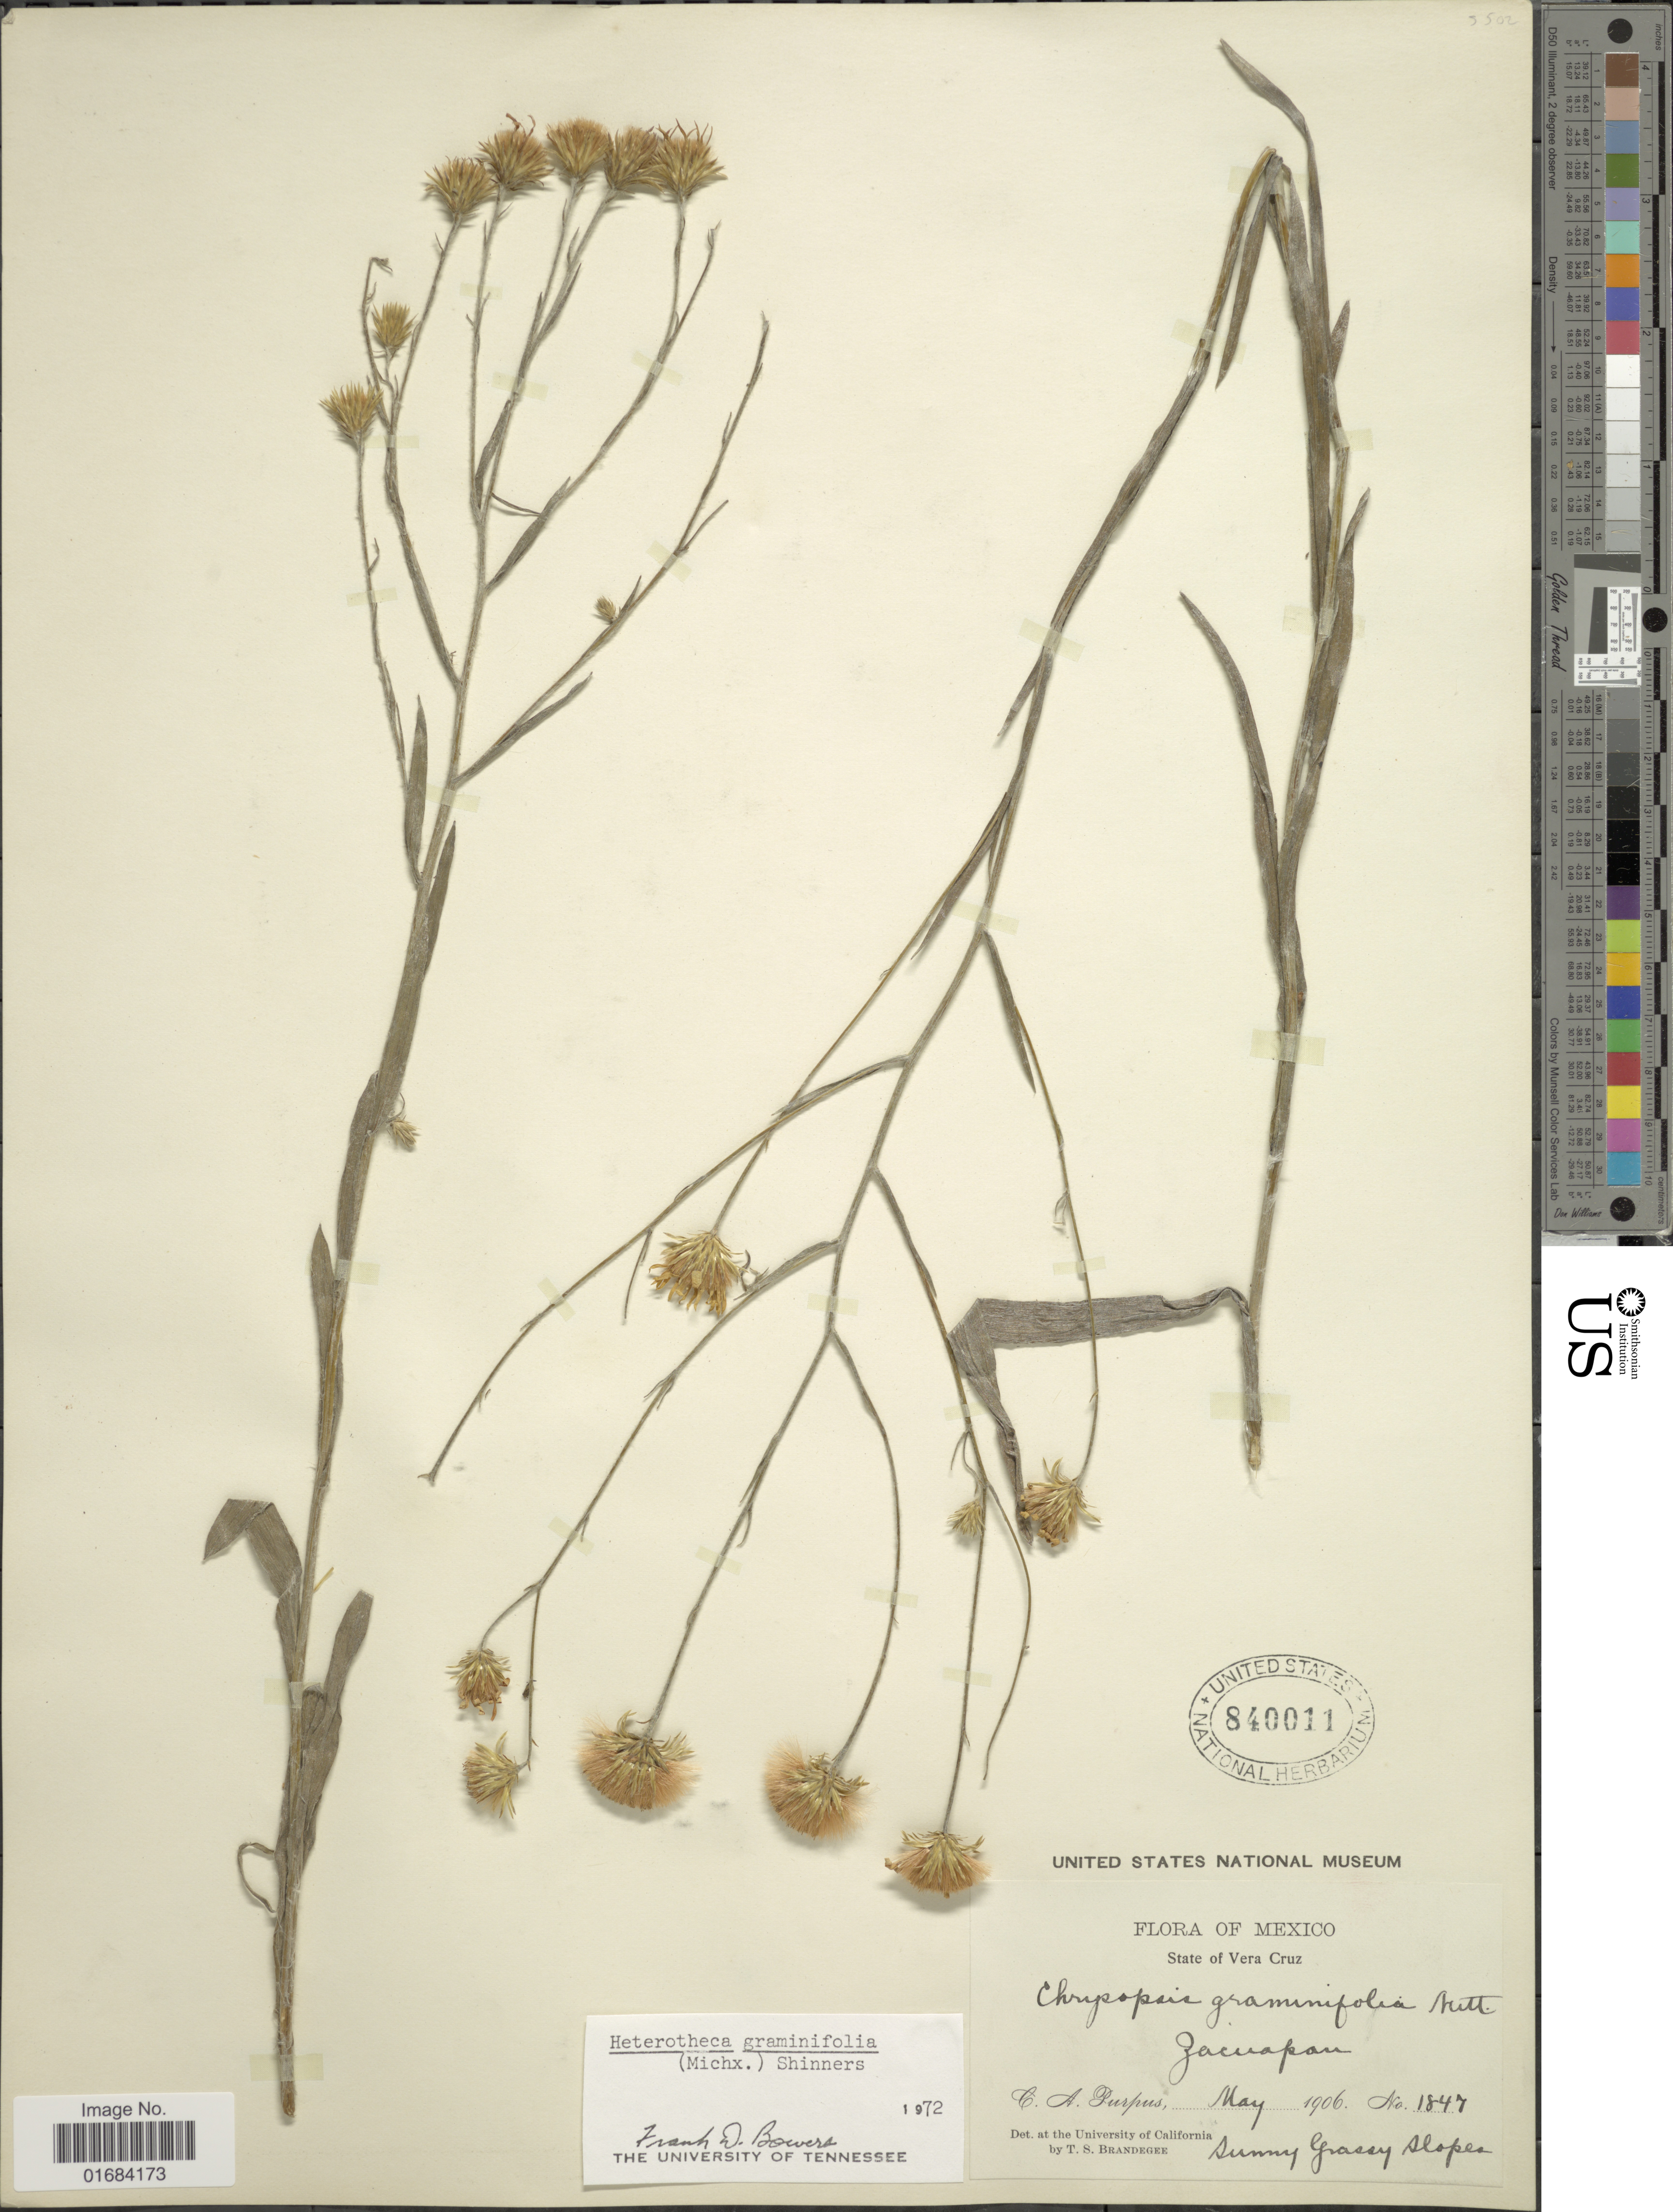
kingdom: Plantae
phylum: Tracheophyta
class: Magnoliopsida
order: Asterales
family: Asteraceae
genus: Pityopsis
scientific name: Pityopsis graminifolia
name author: (Michx.) Nutt.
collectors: C. A. Purpus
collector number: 1847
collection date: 1906-05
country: Mexico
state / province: Veracruz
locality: State of Vera Cruz, Zacuapan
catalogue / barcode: US 840011